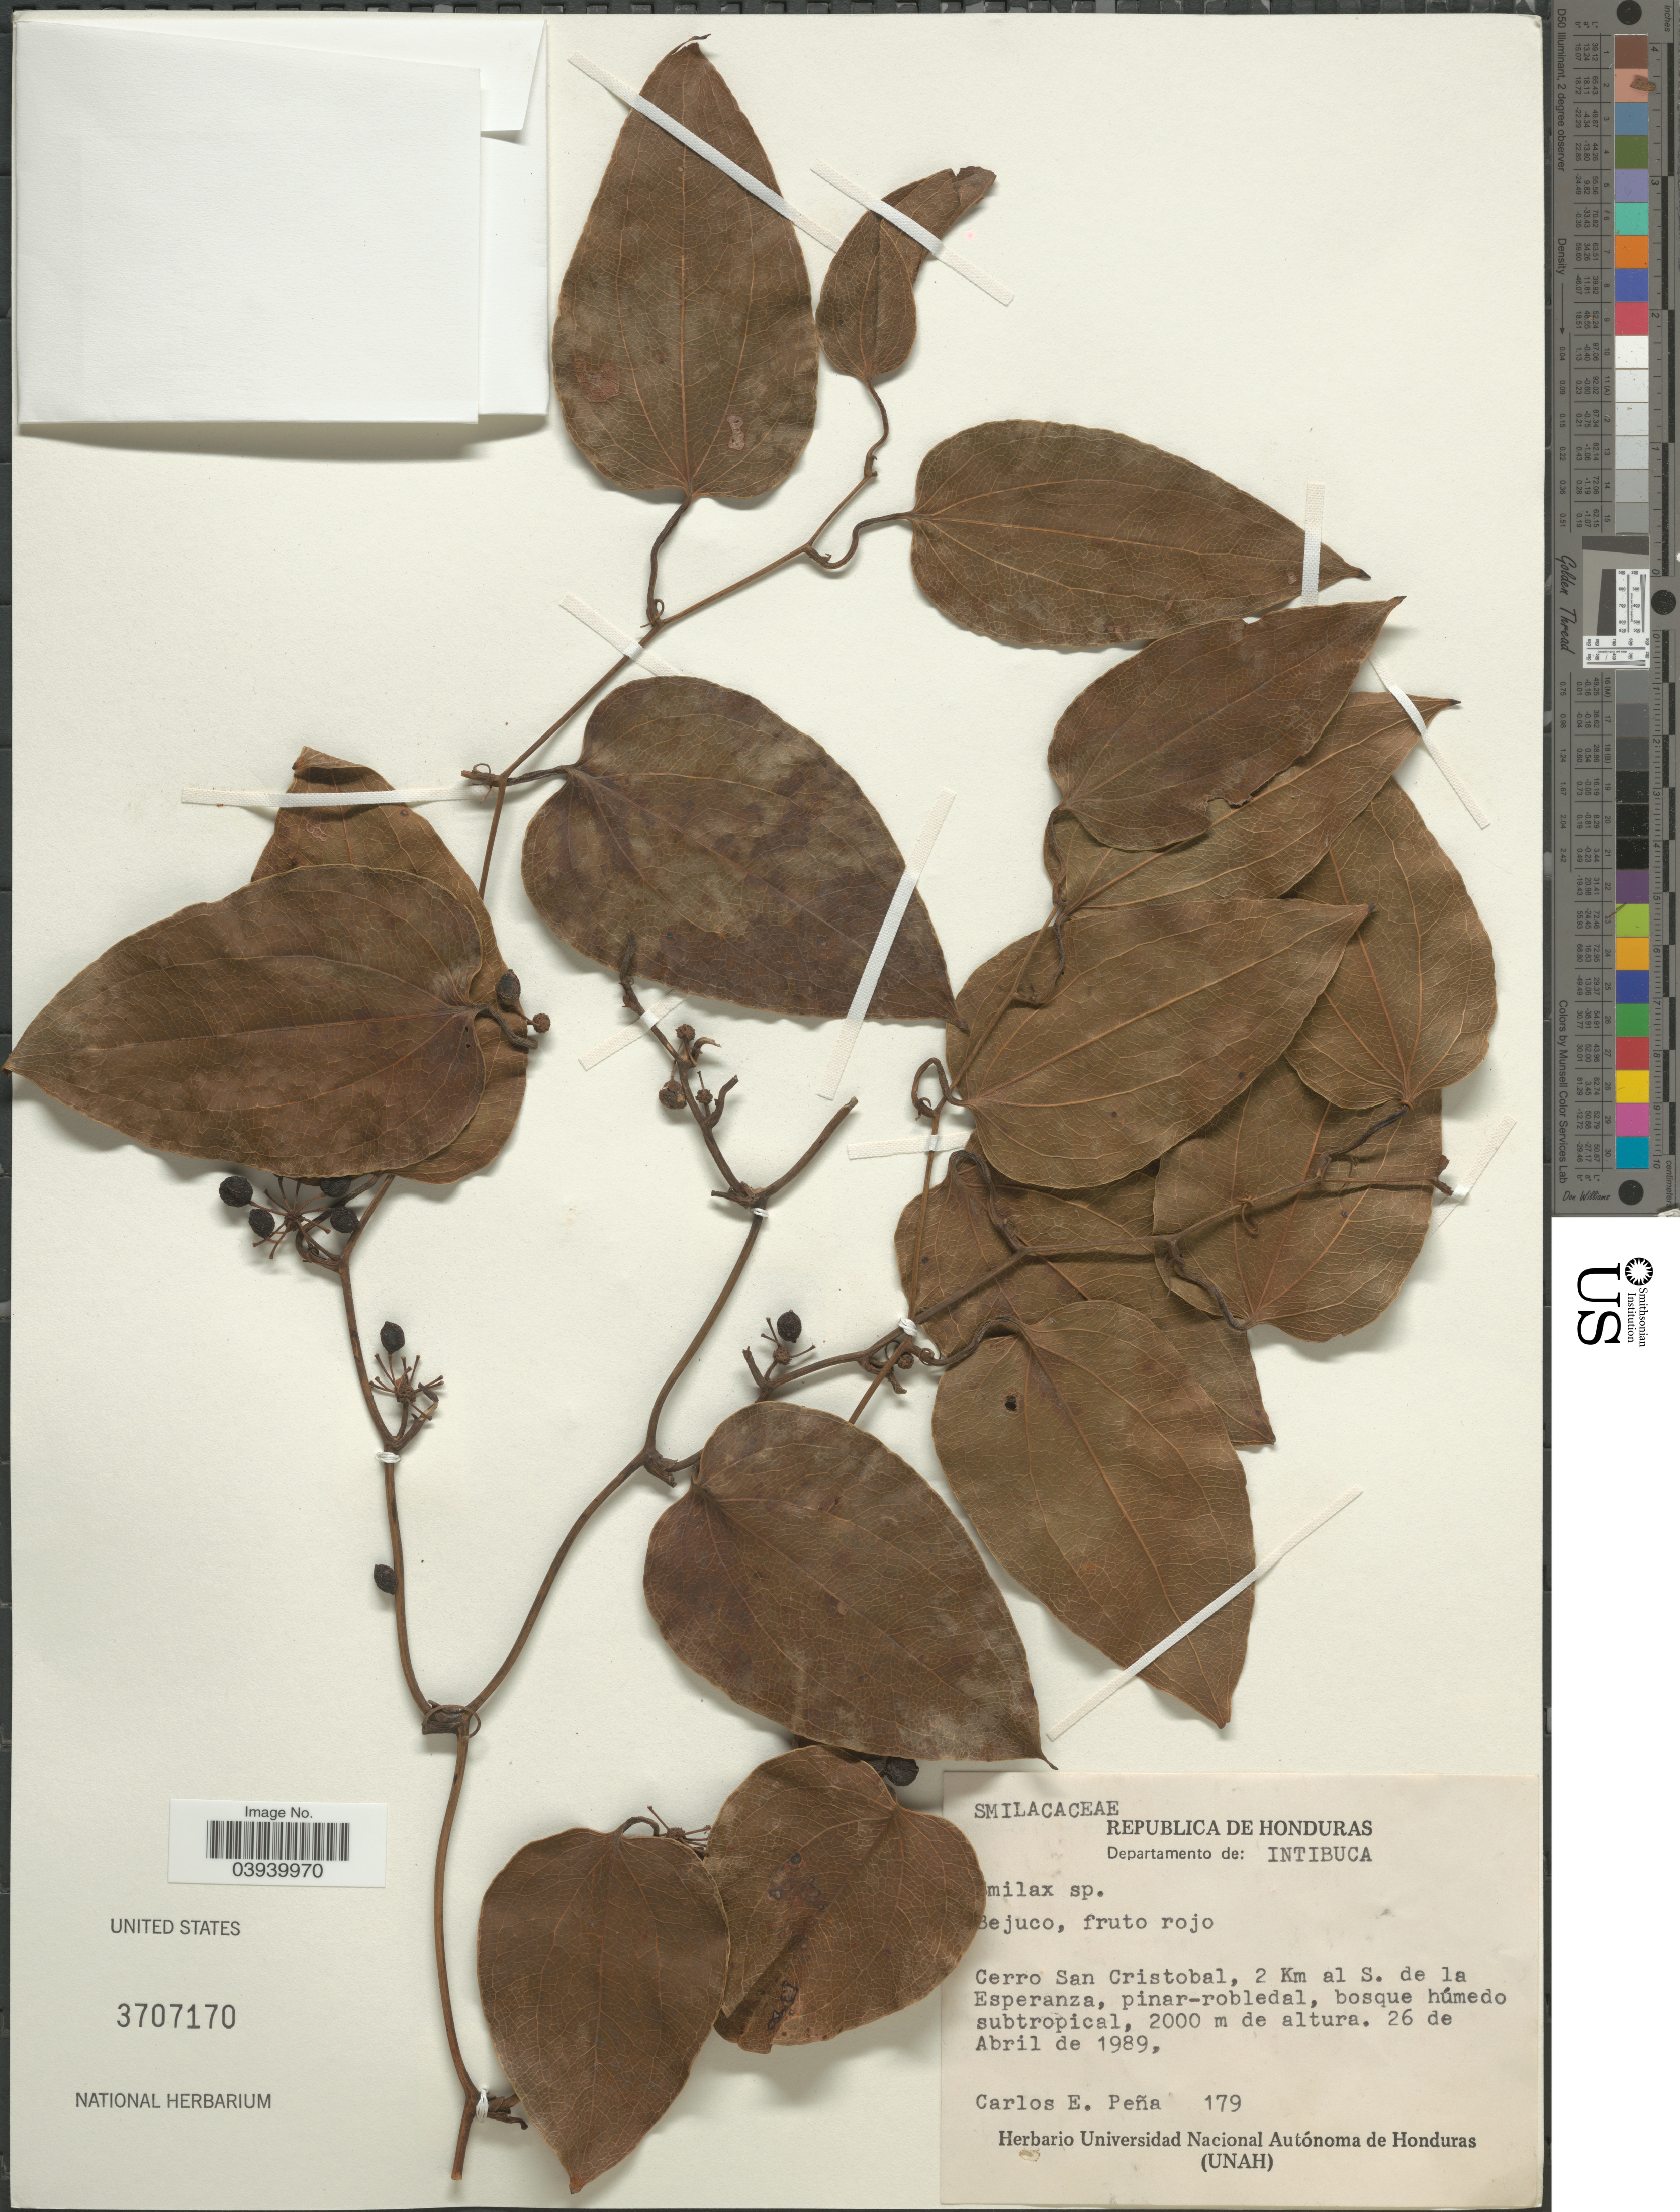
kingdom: Plantae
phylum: Tracheophyta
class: Liliopsida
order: Liliales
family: Smilacaceae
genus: Smilax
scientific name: Smilax sp.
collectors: C. E. Peña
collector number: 179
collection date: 1989-04-26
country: Honduras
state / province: Intibuca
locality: Departamento de: Intibuca. Cerro San Cristobal, 2 Km al S. de la Esperanza.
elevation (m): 2000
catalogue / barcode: US 3707170